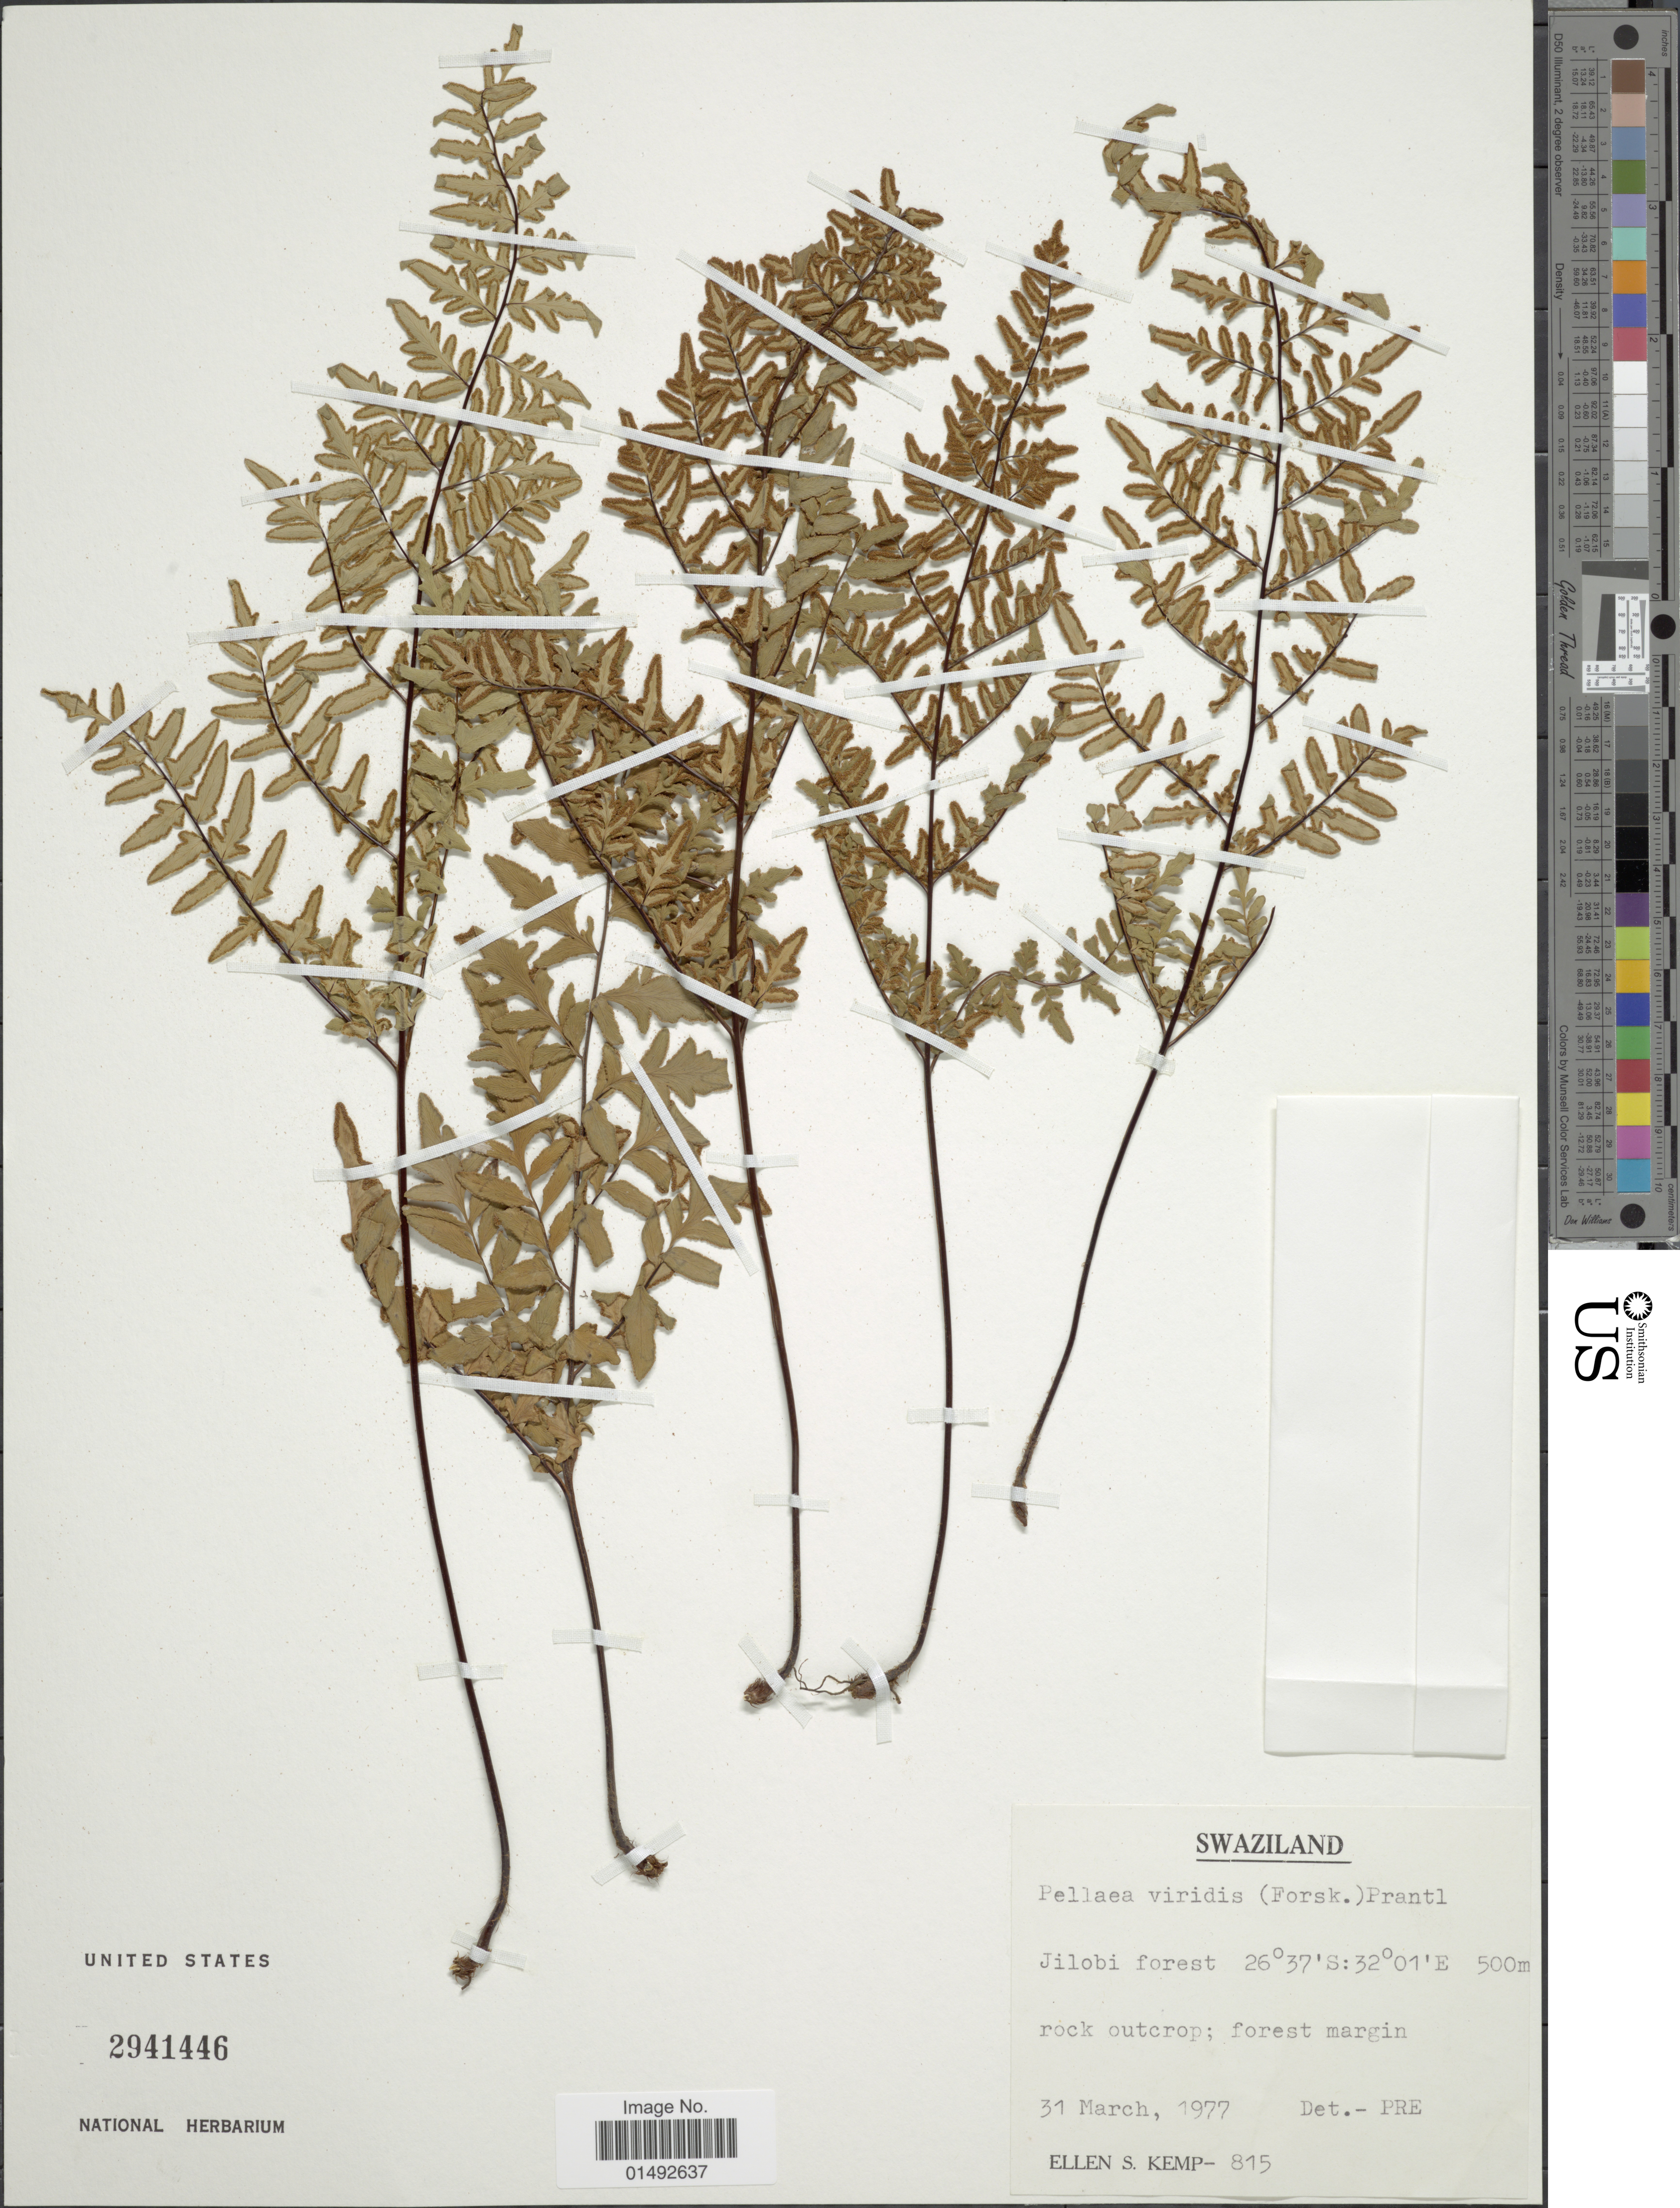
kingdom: Plantae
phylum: Tracheophyta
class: Polypodiopsida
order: Polypodiales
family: Pteridaceae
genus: Pellaea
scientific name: Pellaea viridis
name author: (Forssk.) Prantl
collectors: E. S. Kemp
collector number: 815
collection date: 1977-03-31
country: Eswatini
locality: Jilobi forest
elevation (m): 500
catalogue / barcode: US 2941446